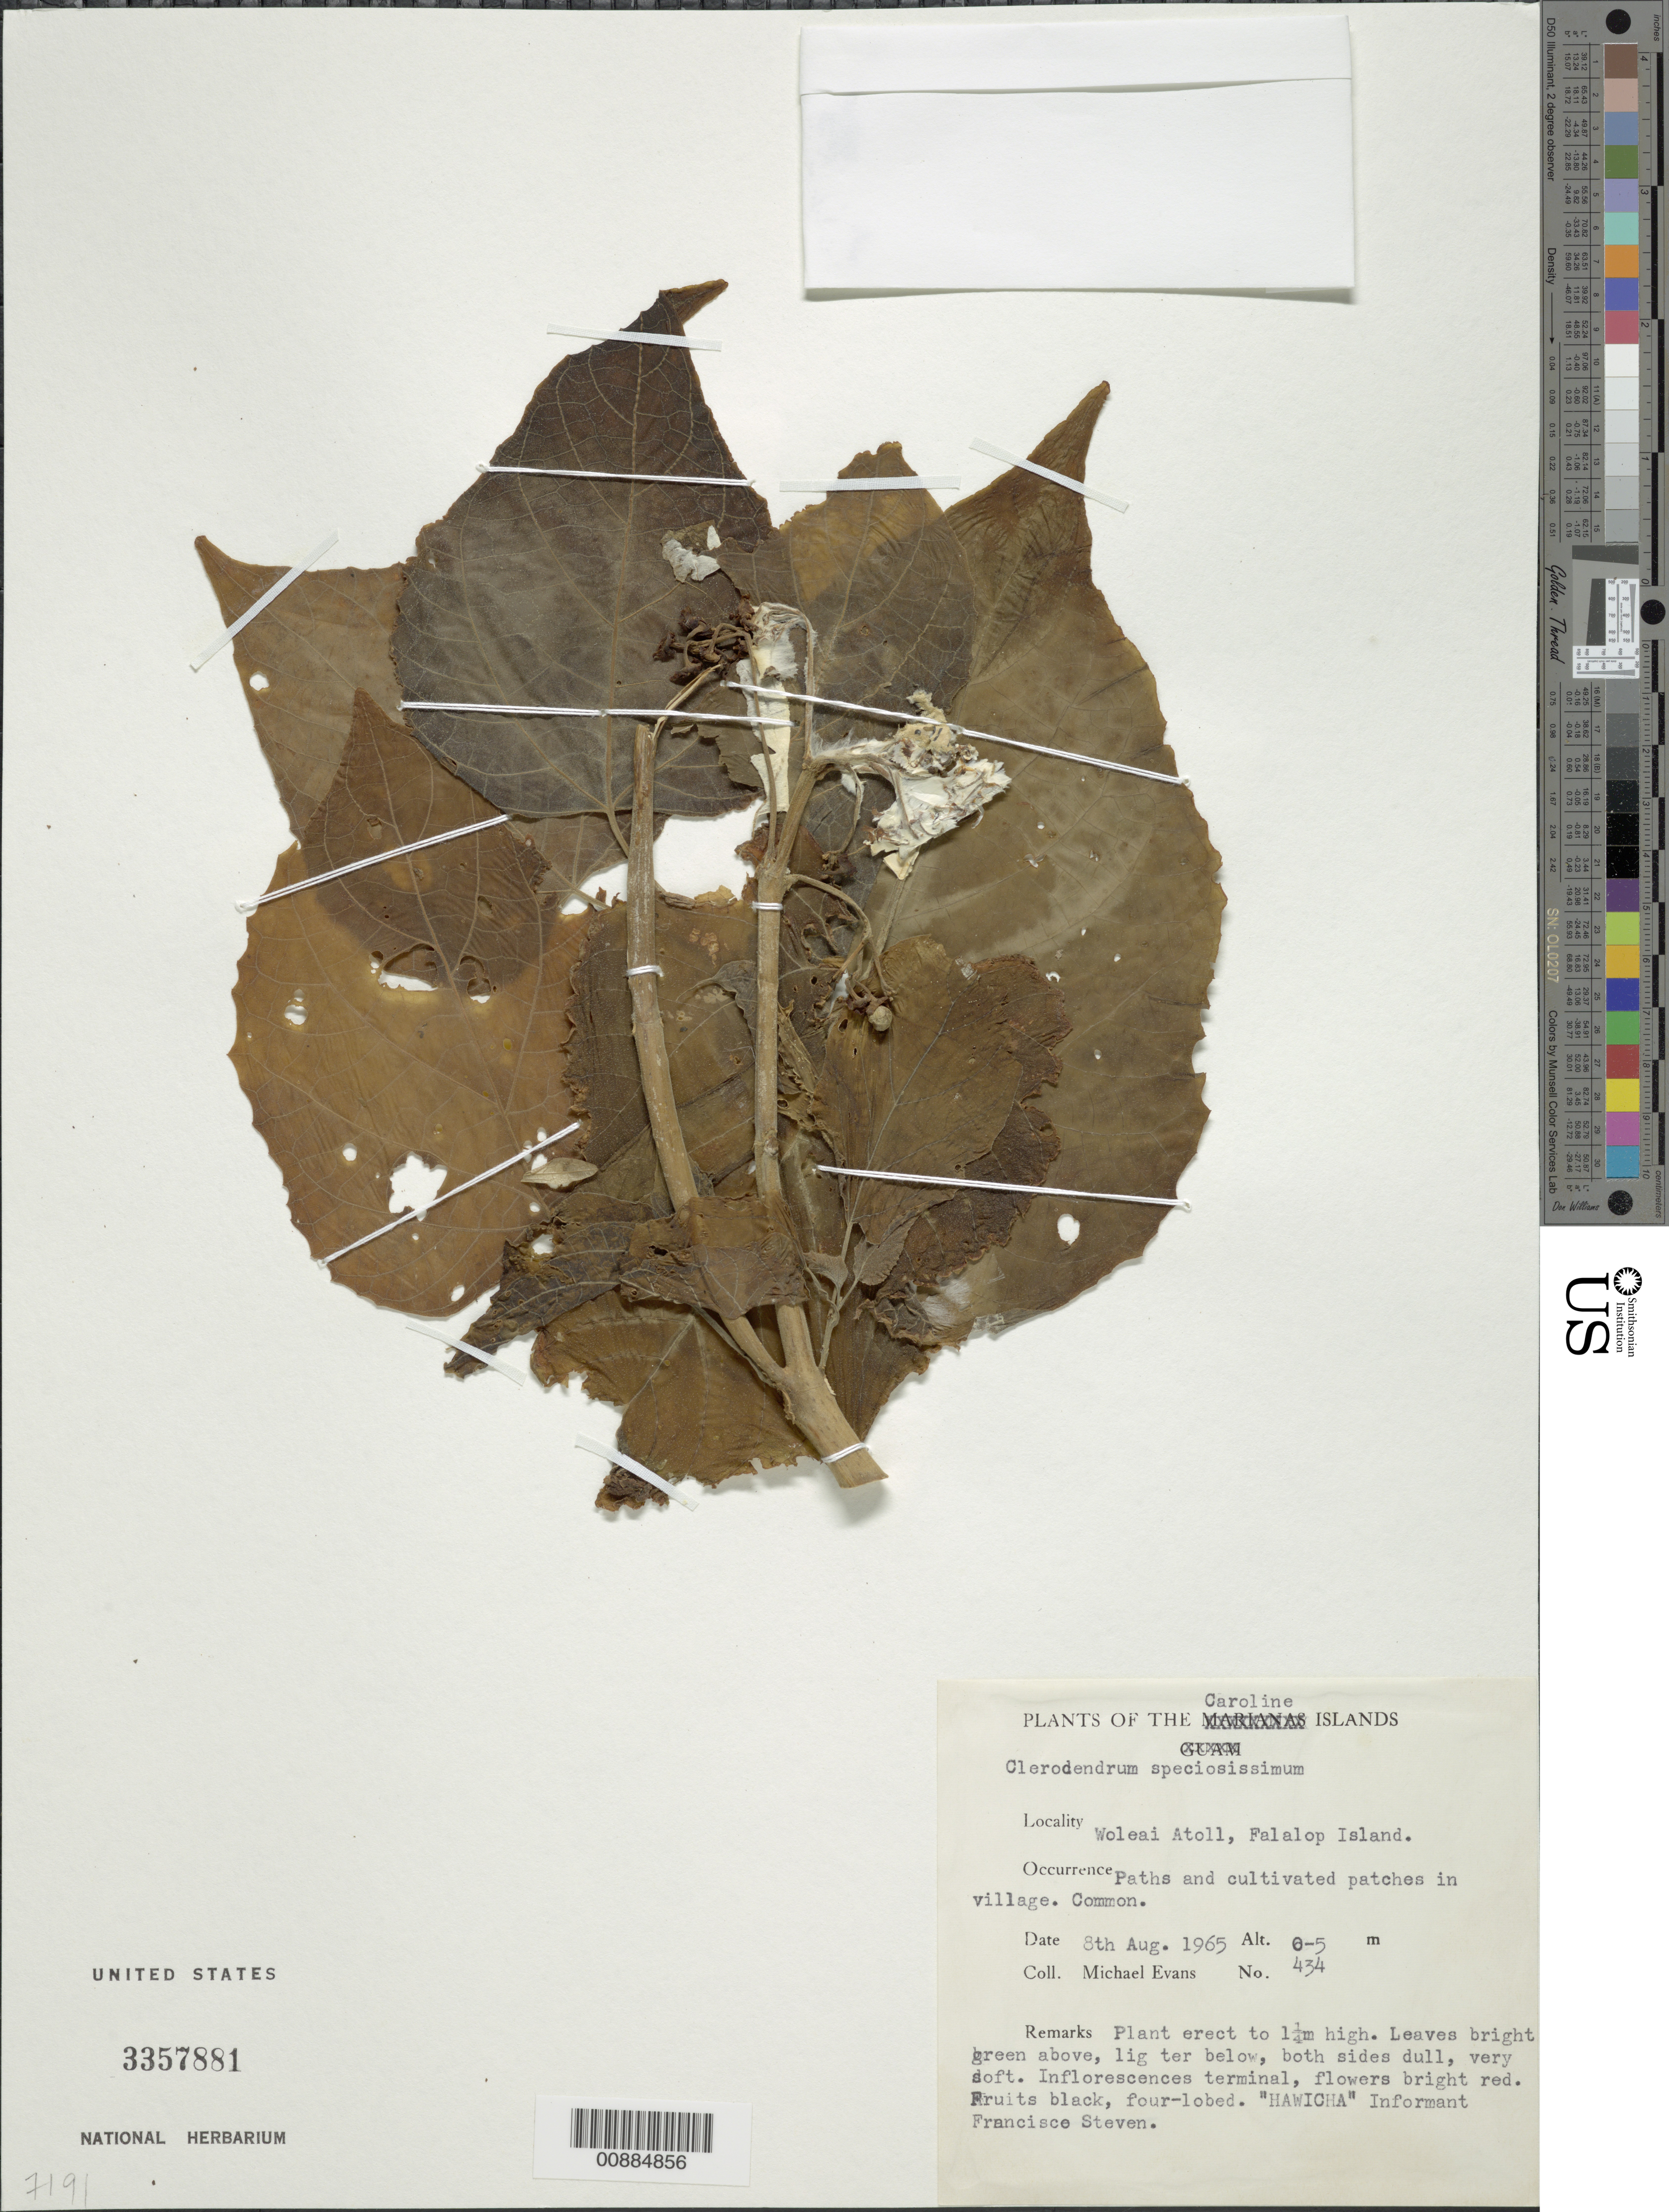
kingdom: Plantae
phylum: Tracheophyta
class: Magnoliopsida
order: Lamiales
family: Lamiaceae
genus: Clerodendrum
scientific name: Clerodendrum speciosissimum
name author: Drapiez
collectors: M. Evans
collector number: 434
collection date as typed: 05 Aug 1965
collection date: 1965-08-05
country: Micronesia, Federated States of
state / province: Yap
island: Woleai Atoll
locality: Falalop Islet.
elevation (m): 0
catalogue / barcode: US 3357881